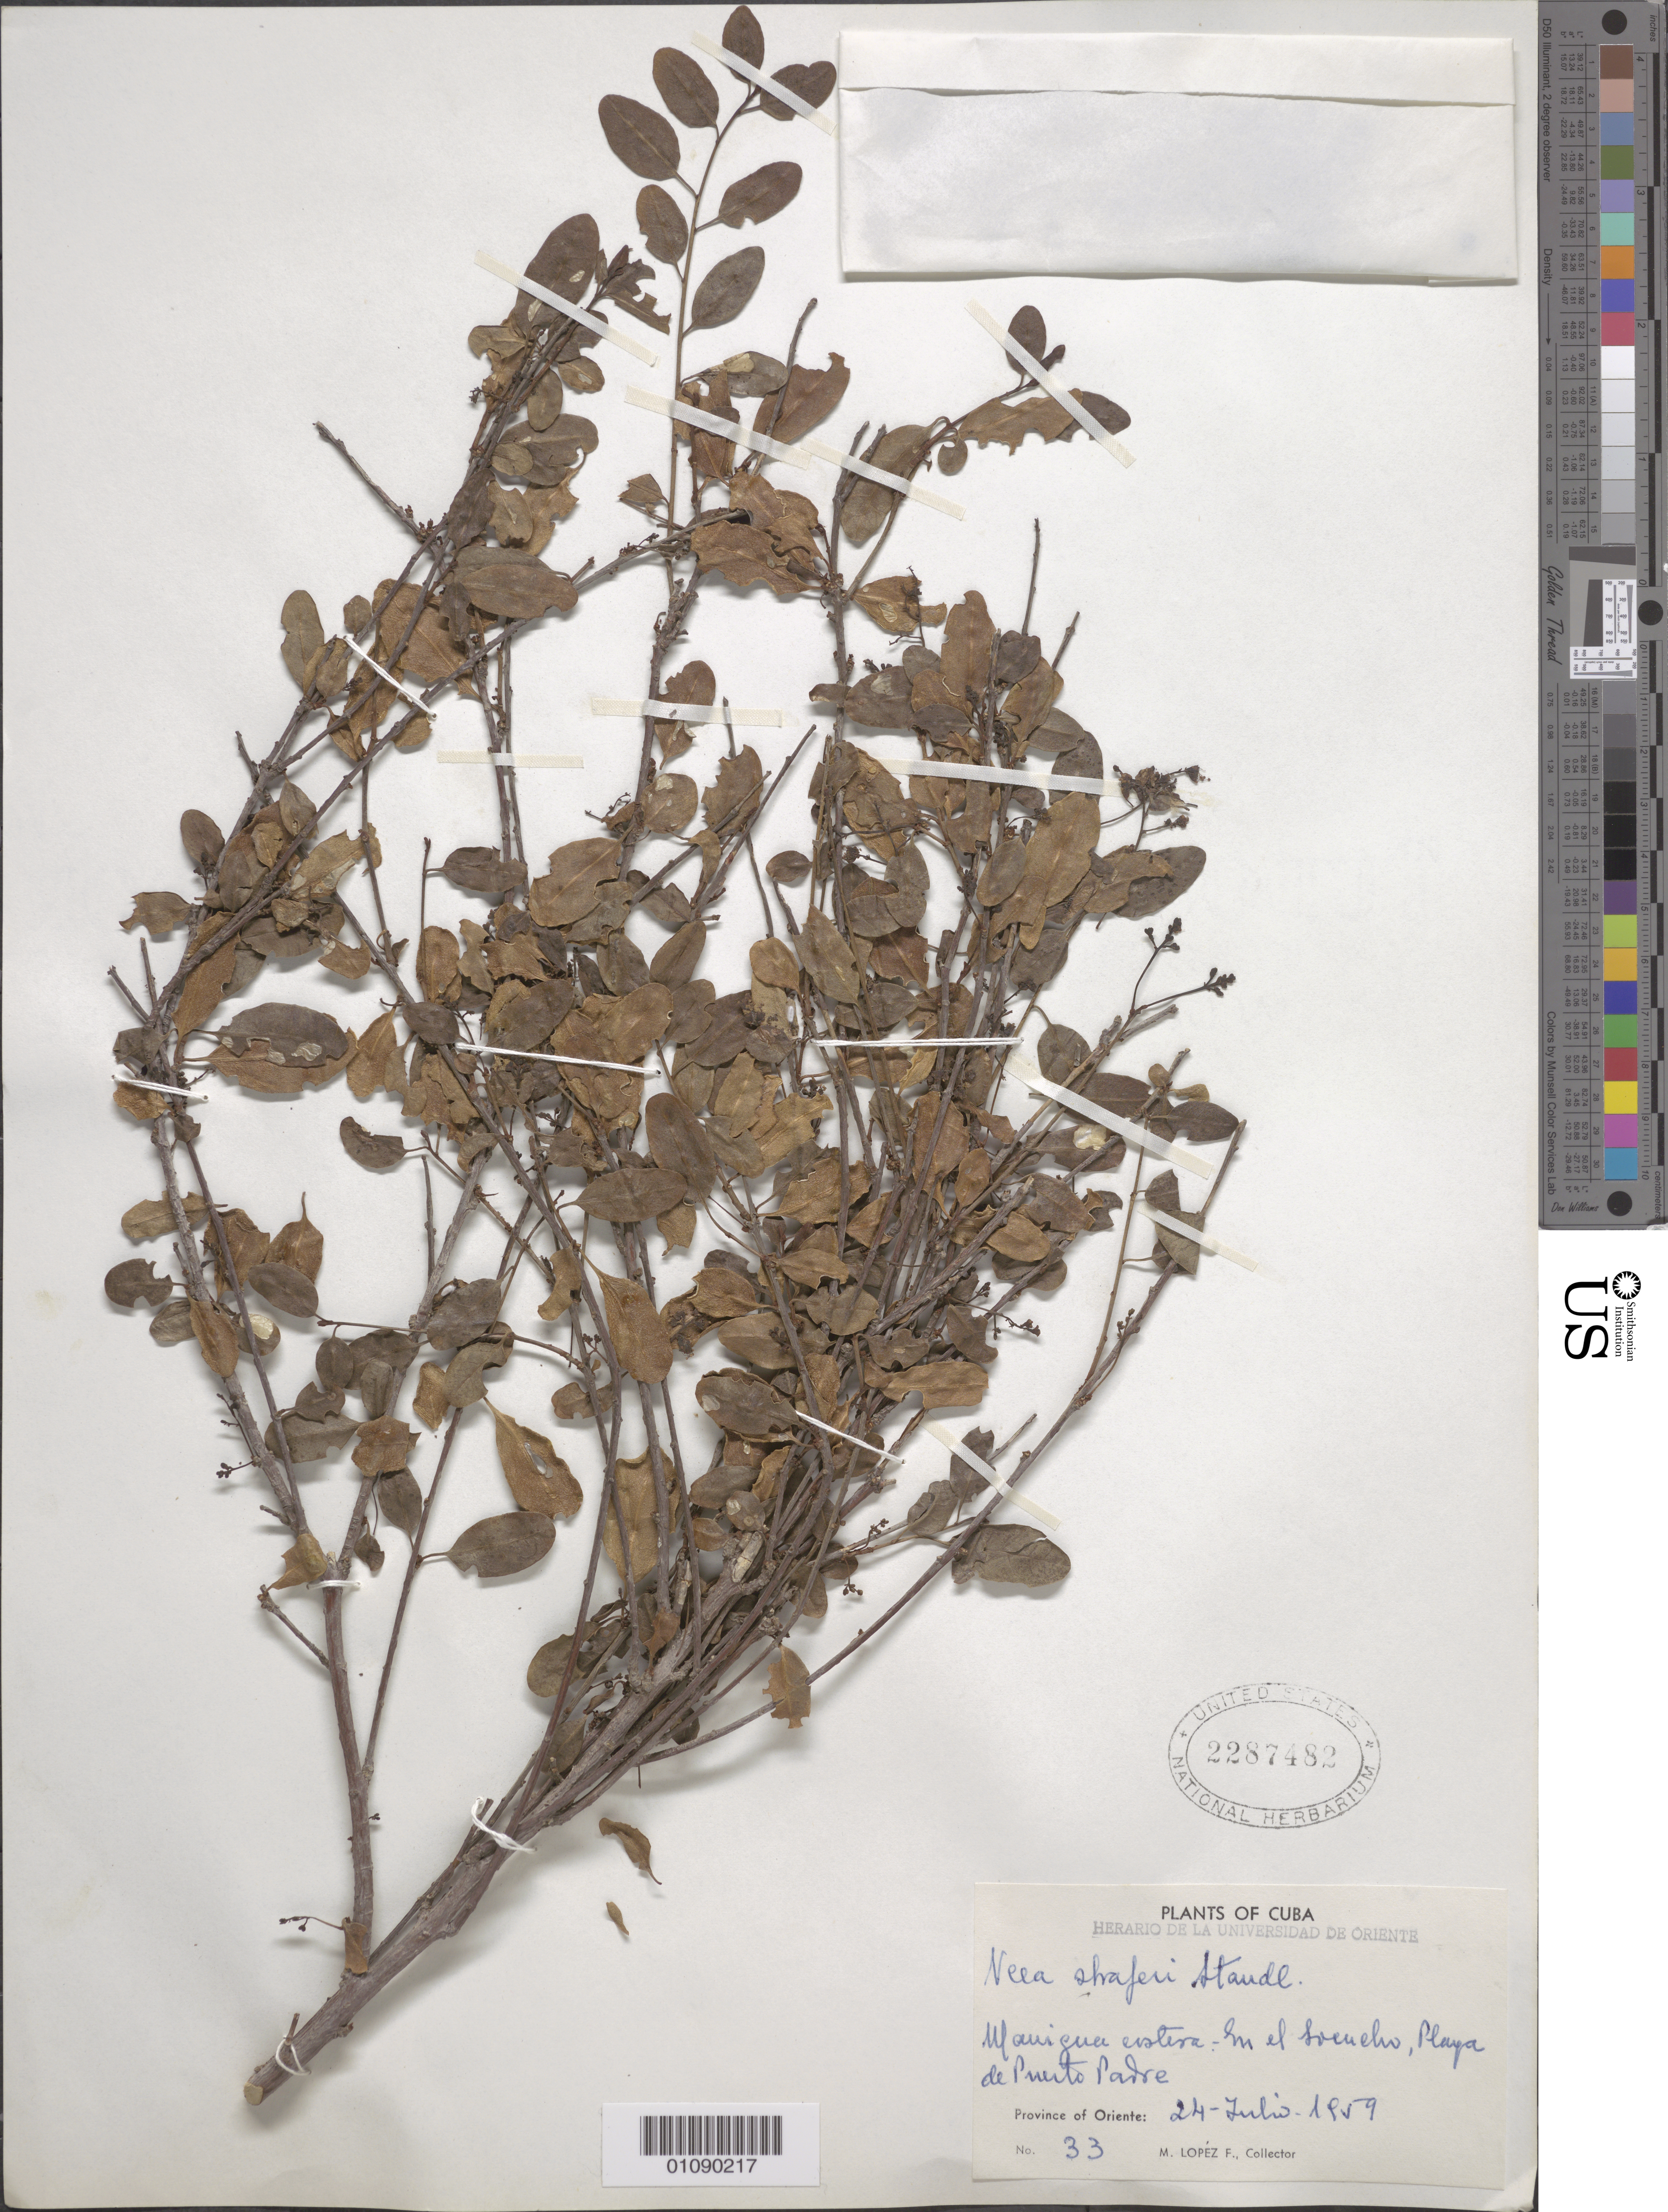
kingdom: Plantae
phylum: Tracheophyta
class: Magnoliopsida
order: Caryophyllales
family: Nyctaginaceae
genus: Neea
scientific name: Neea shaferi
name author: Standl.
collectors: M. López Figueiras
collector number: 33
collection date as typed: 24 Jul 1959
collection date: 1959-07-24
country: Cuba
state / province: Las Tunas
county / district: Puerto Padre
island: Cuba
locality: Manigua costera- En el Soeuho, Playa de Puerto Padre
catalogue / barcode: US 2287482